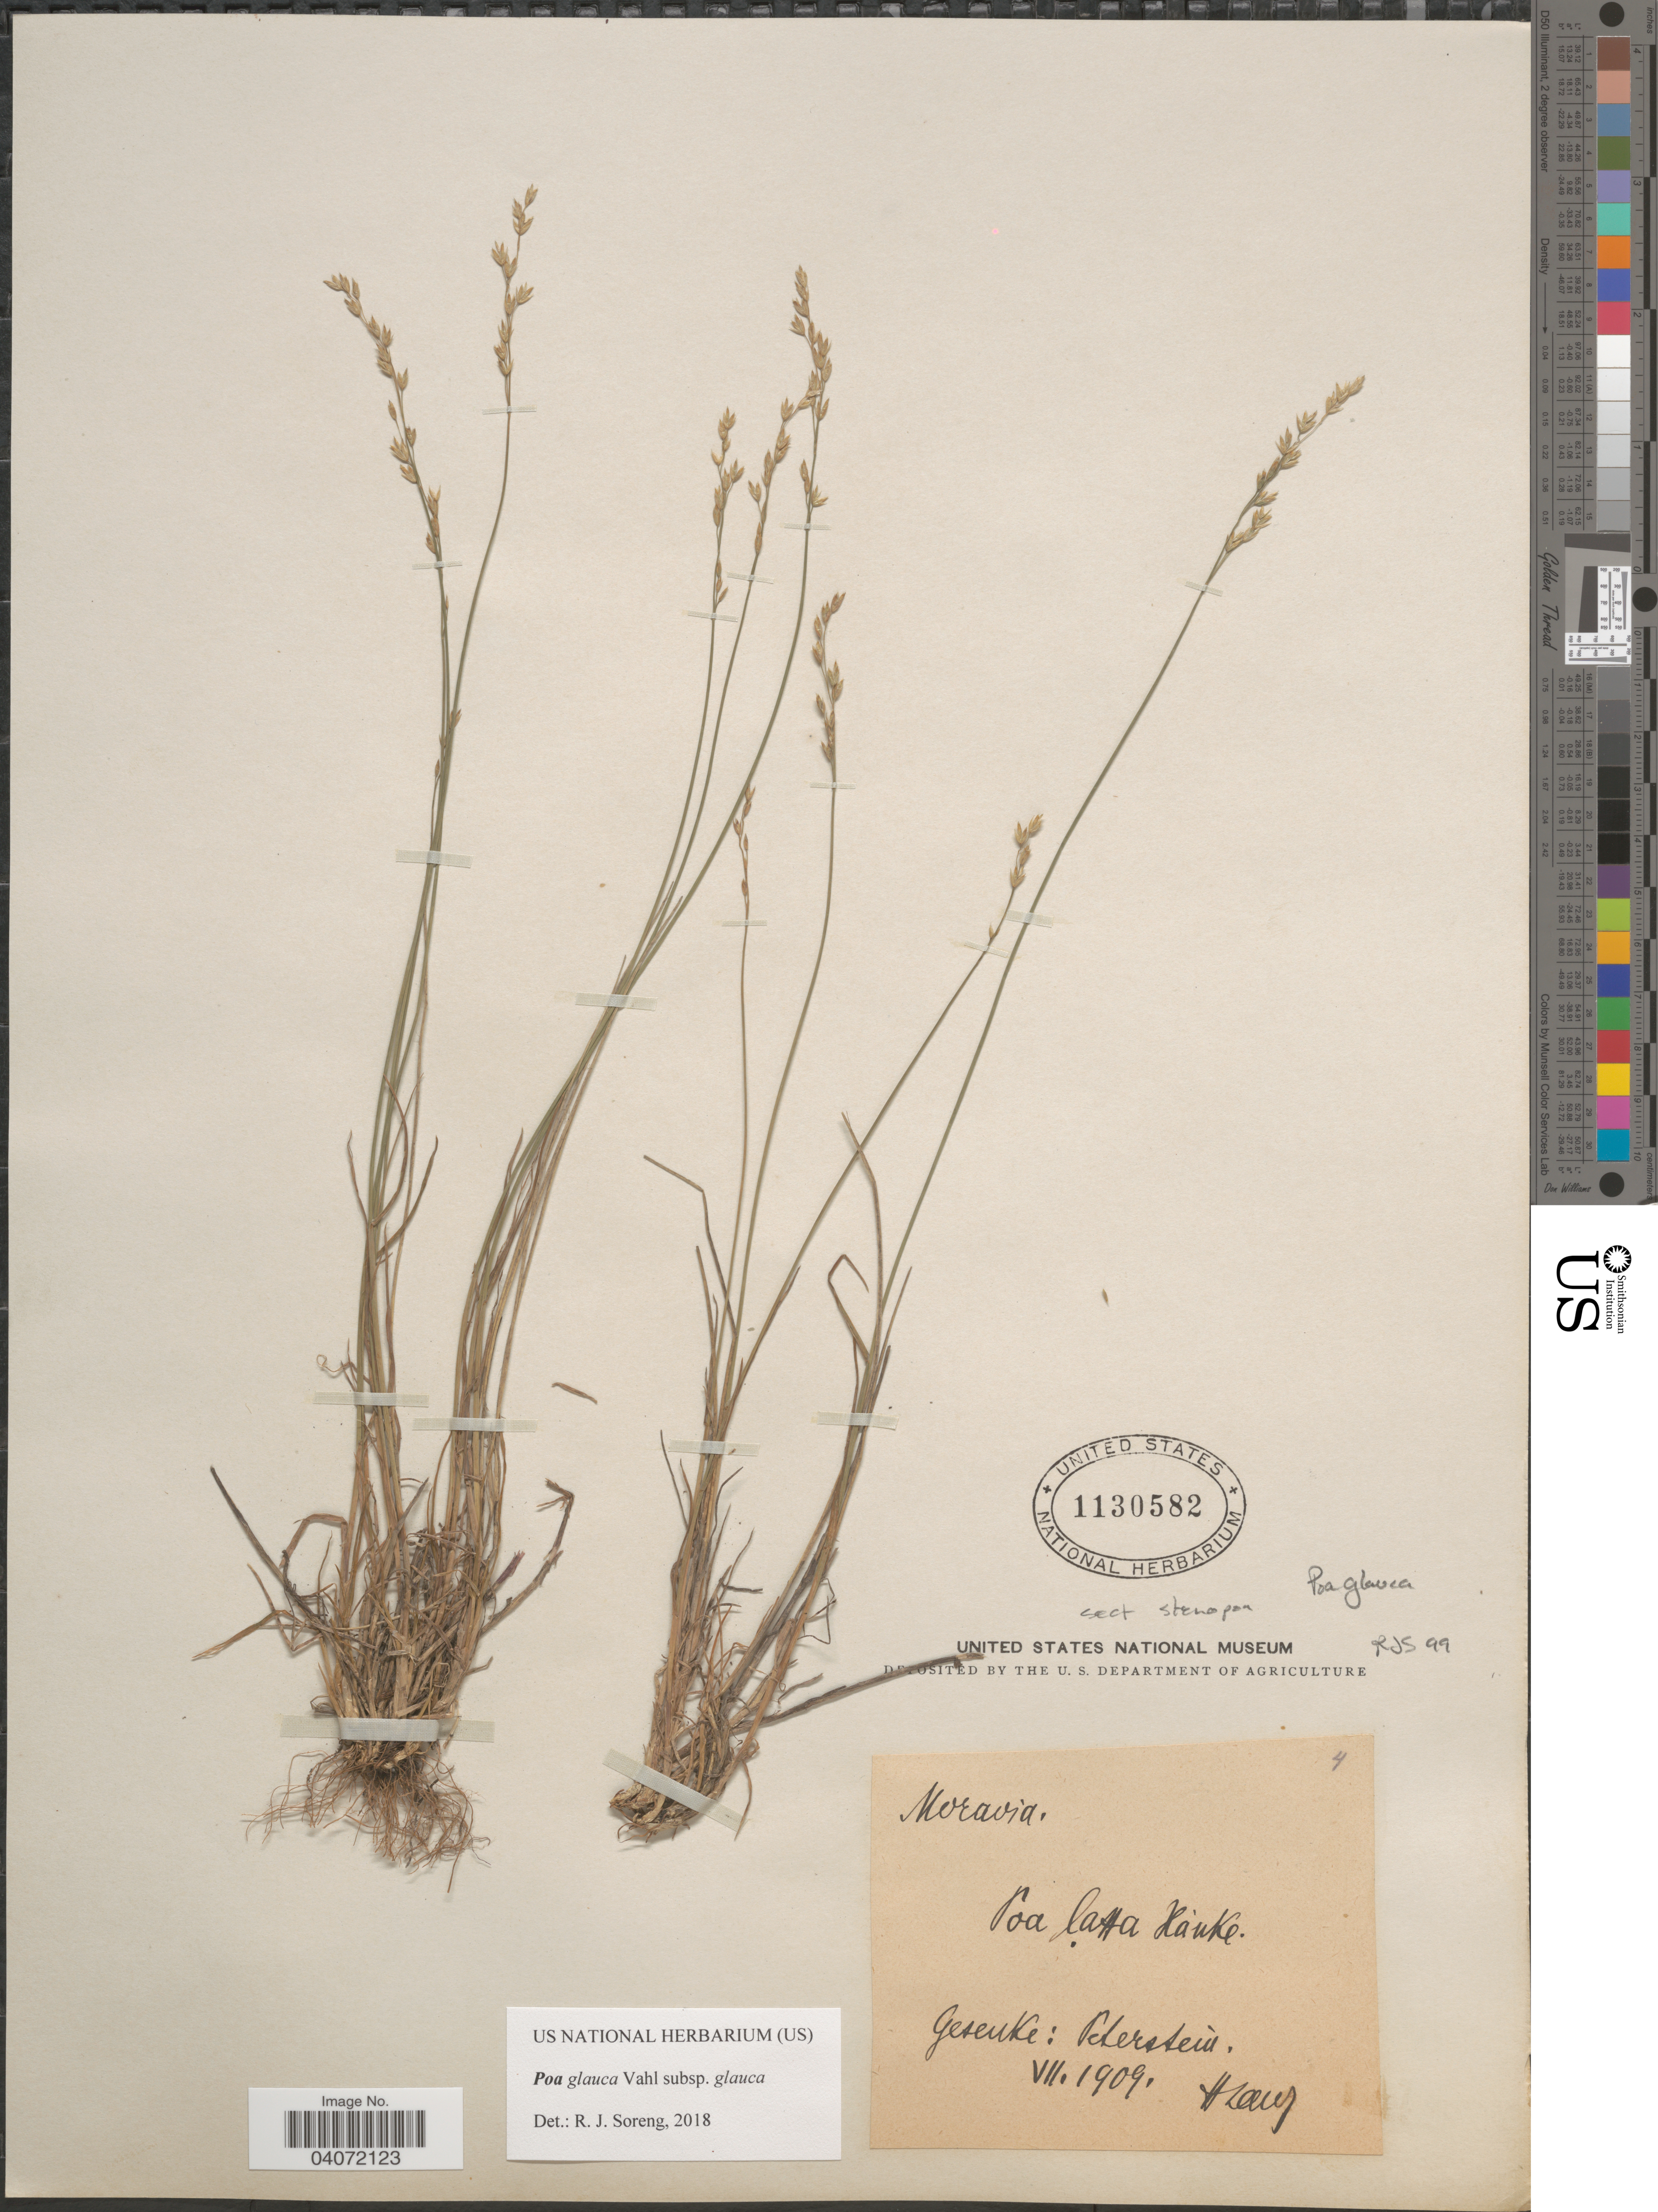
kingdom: Plantae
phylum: Tracheophyta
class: Liliopsida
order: Poales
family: Poaceae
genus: Poa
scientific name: Poa glauca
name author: Vahl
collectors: H. Laus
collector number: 4?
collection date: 1909-07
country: Czechia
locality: Moravia. Geseuke: Peterstein.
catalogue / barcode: US 1130582